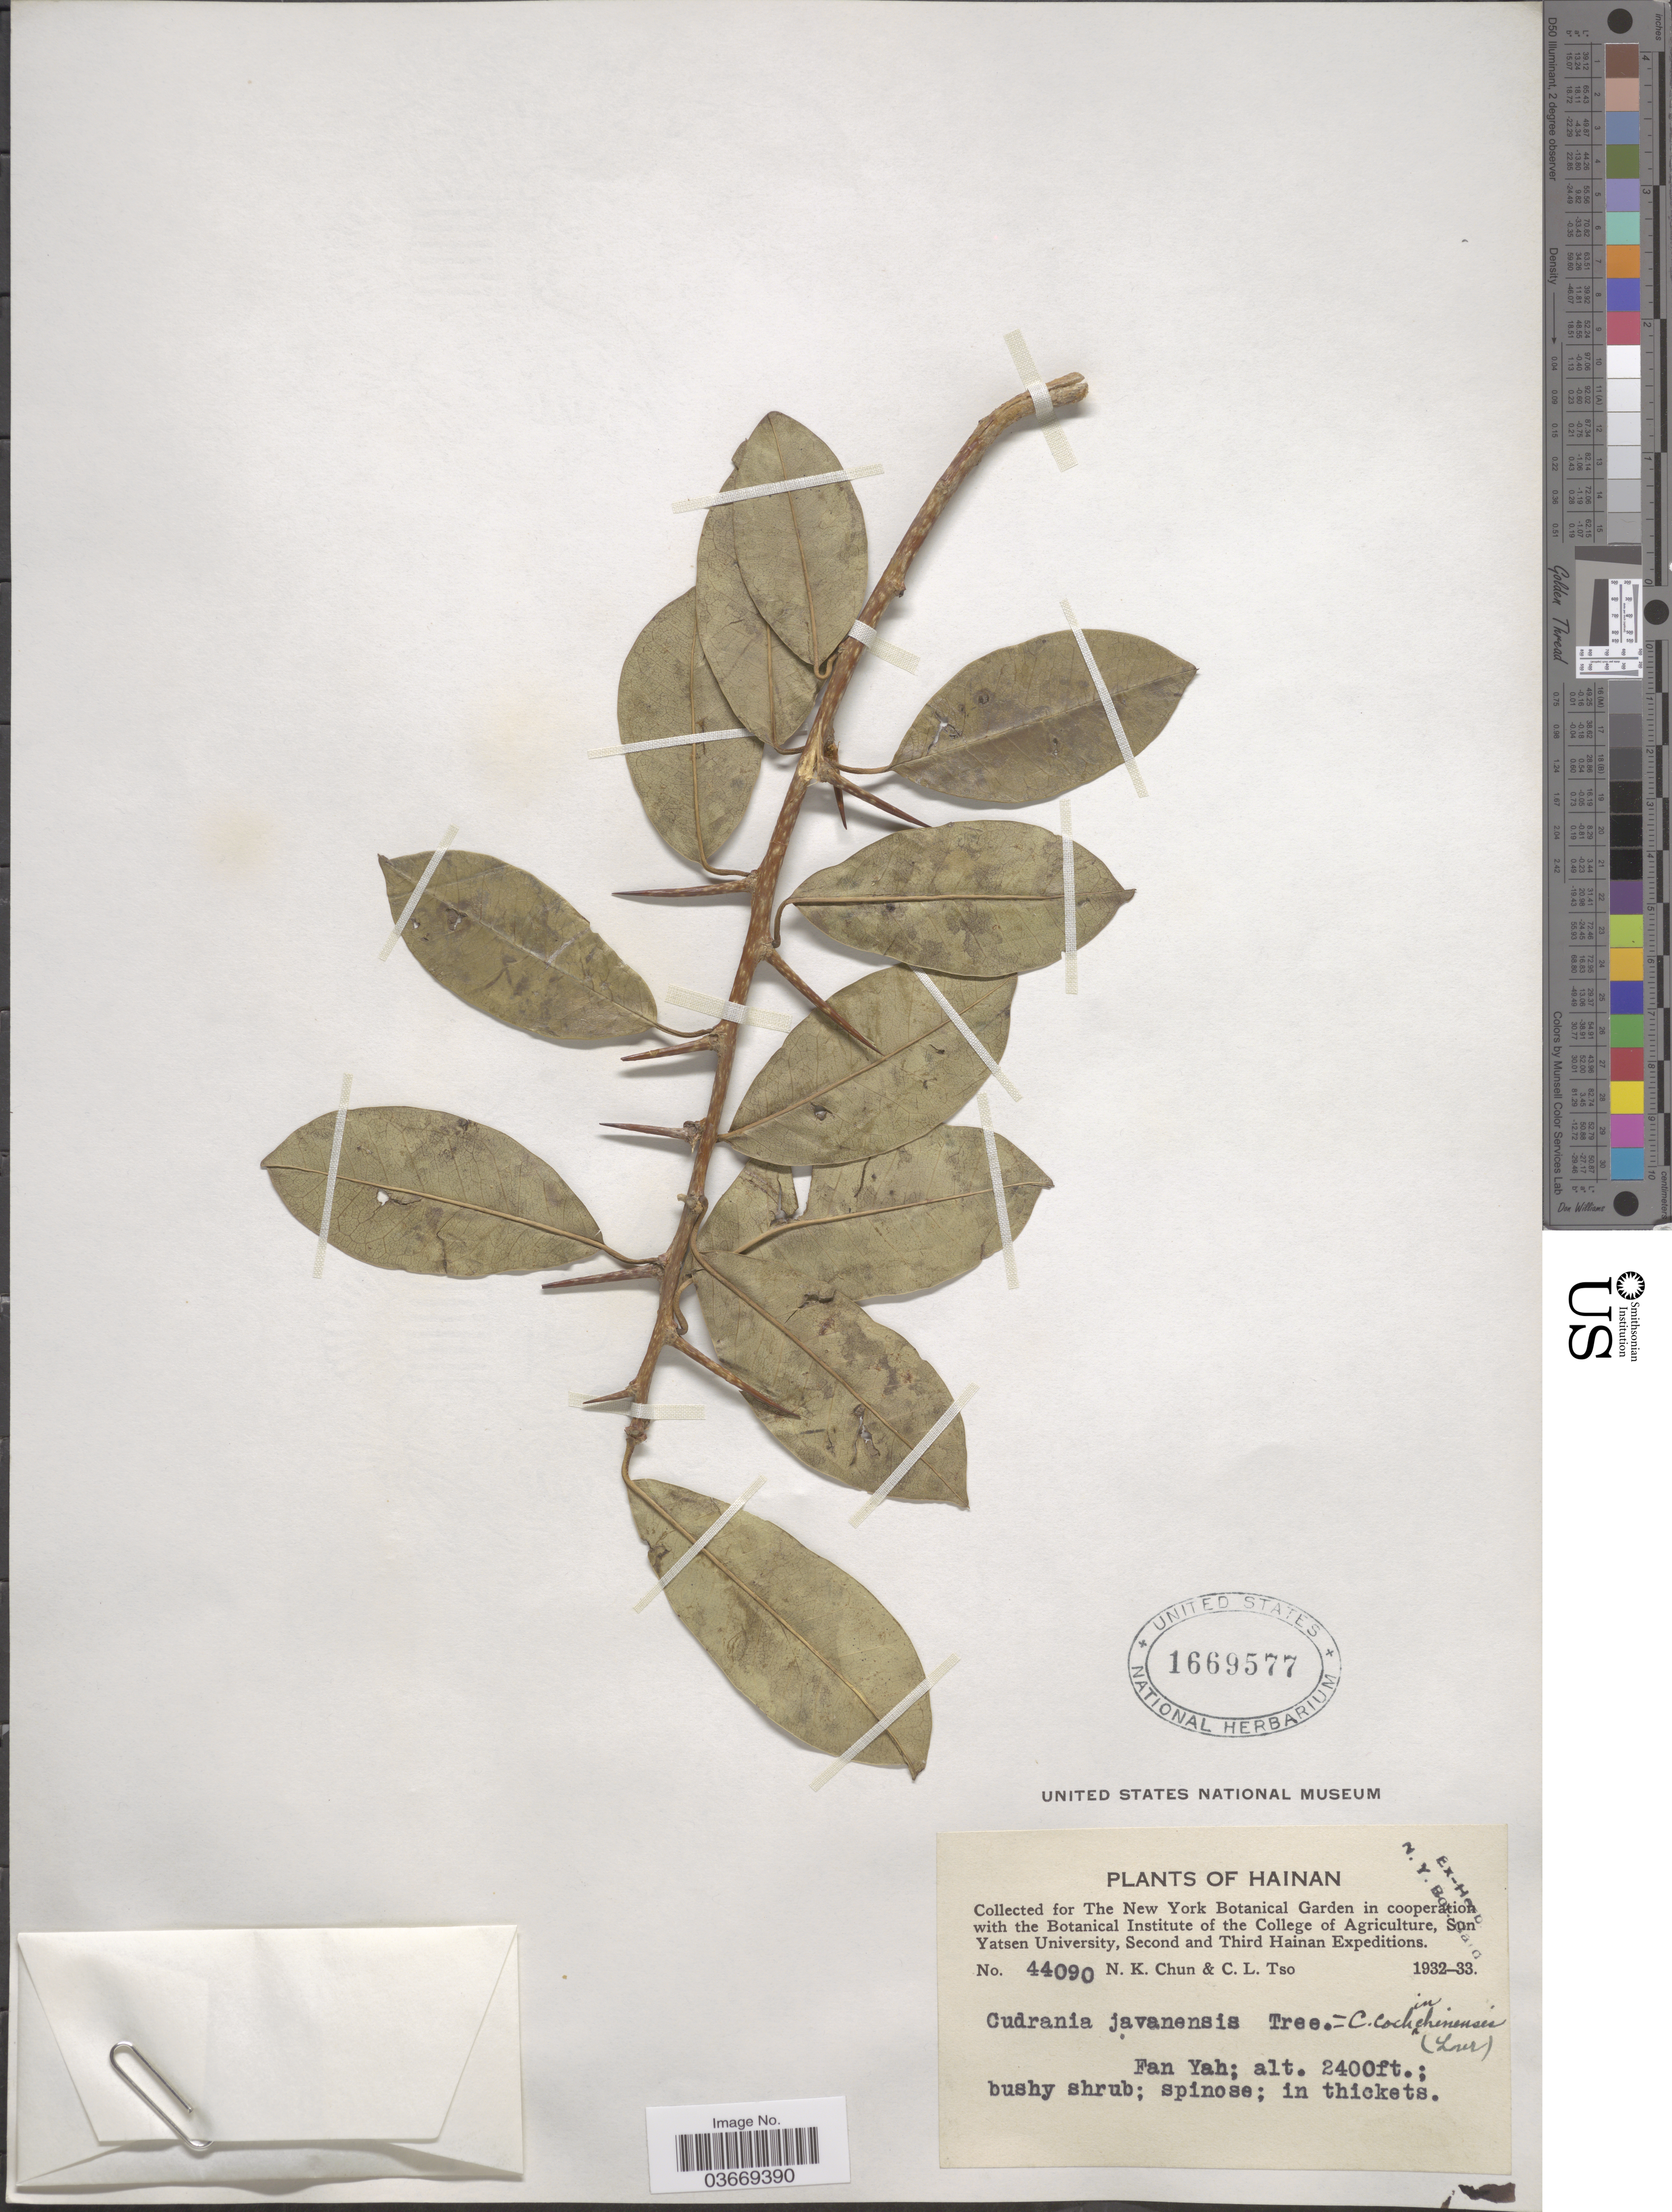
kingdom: Plantae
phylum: Tracheophyta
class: Magnoliopsida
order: Rosales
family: Moraceae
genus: Maclura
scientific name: Maclura cochinchinensis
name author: (Lour.) Corner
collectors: N. K. Chun & C. Tso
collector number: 44090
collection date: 1932/1933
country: China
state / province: Hainan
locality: Fan Yah.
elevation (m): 732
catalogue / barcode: US 1669577